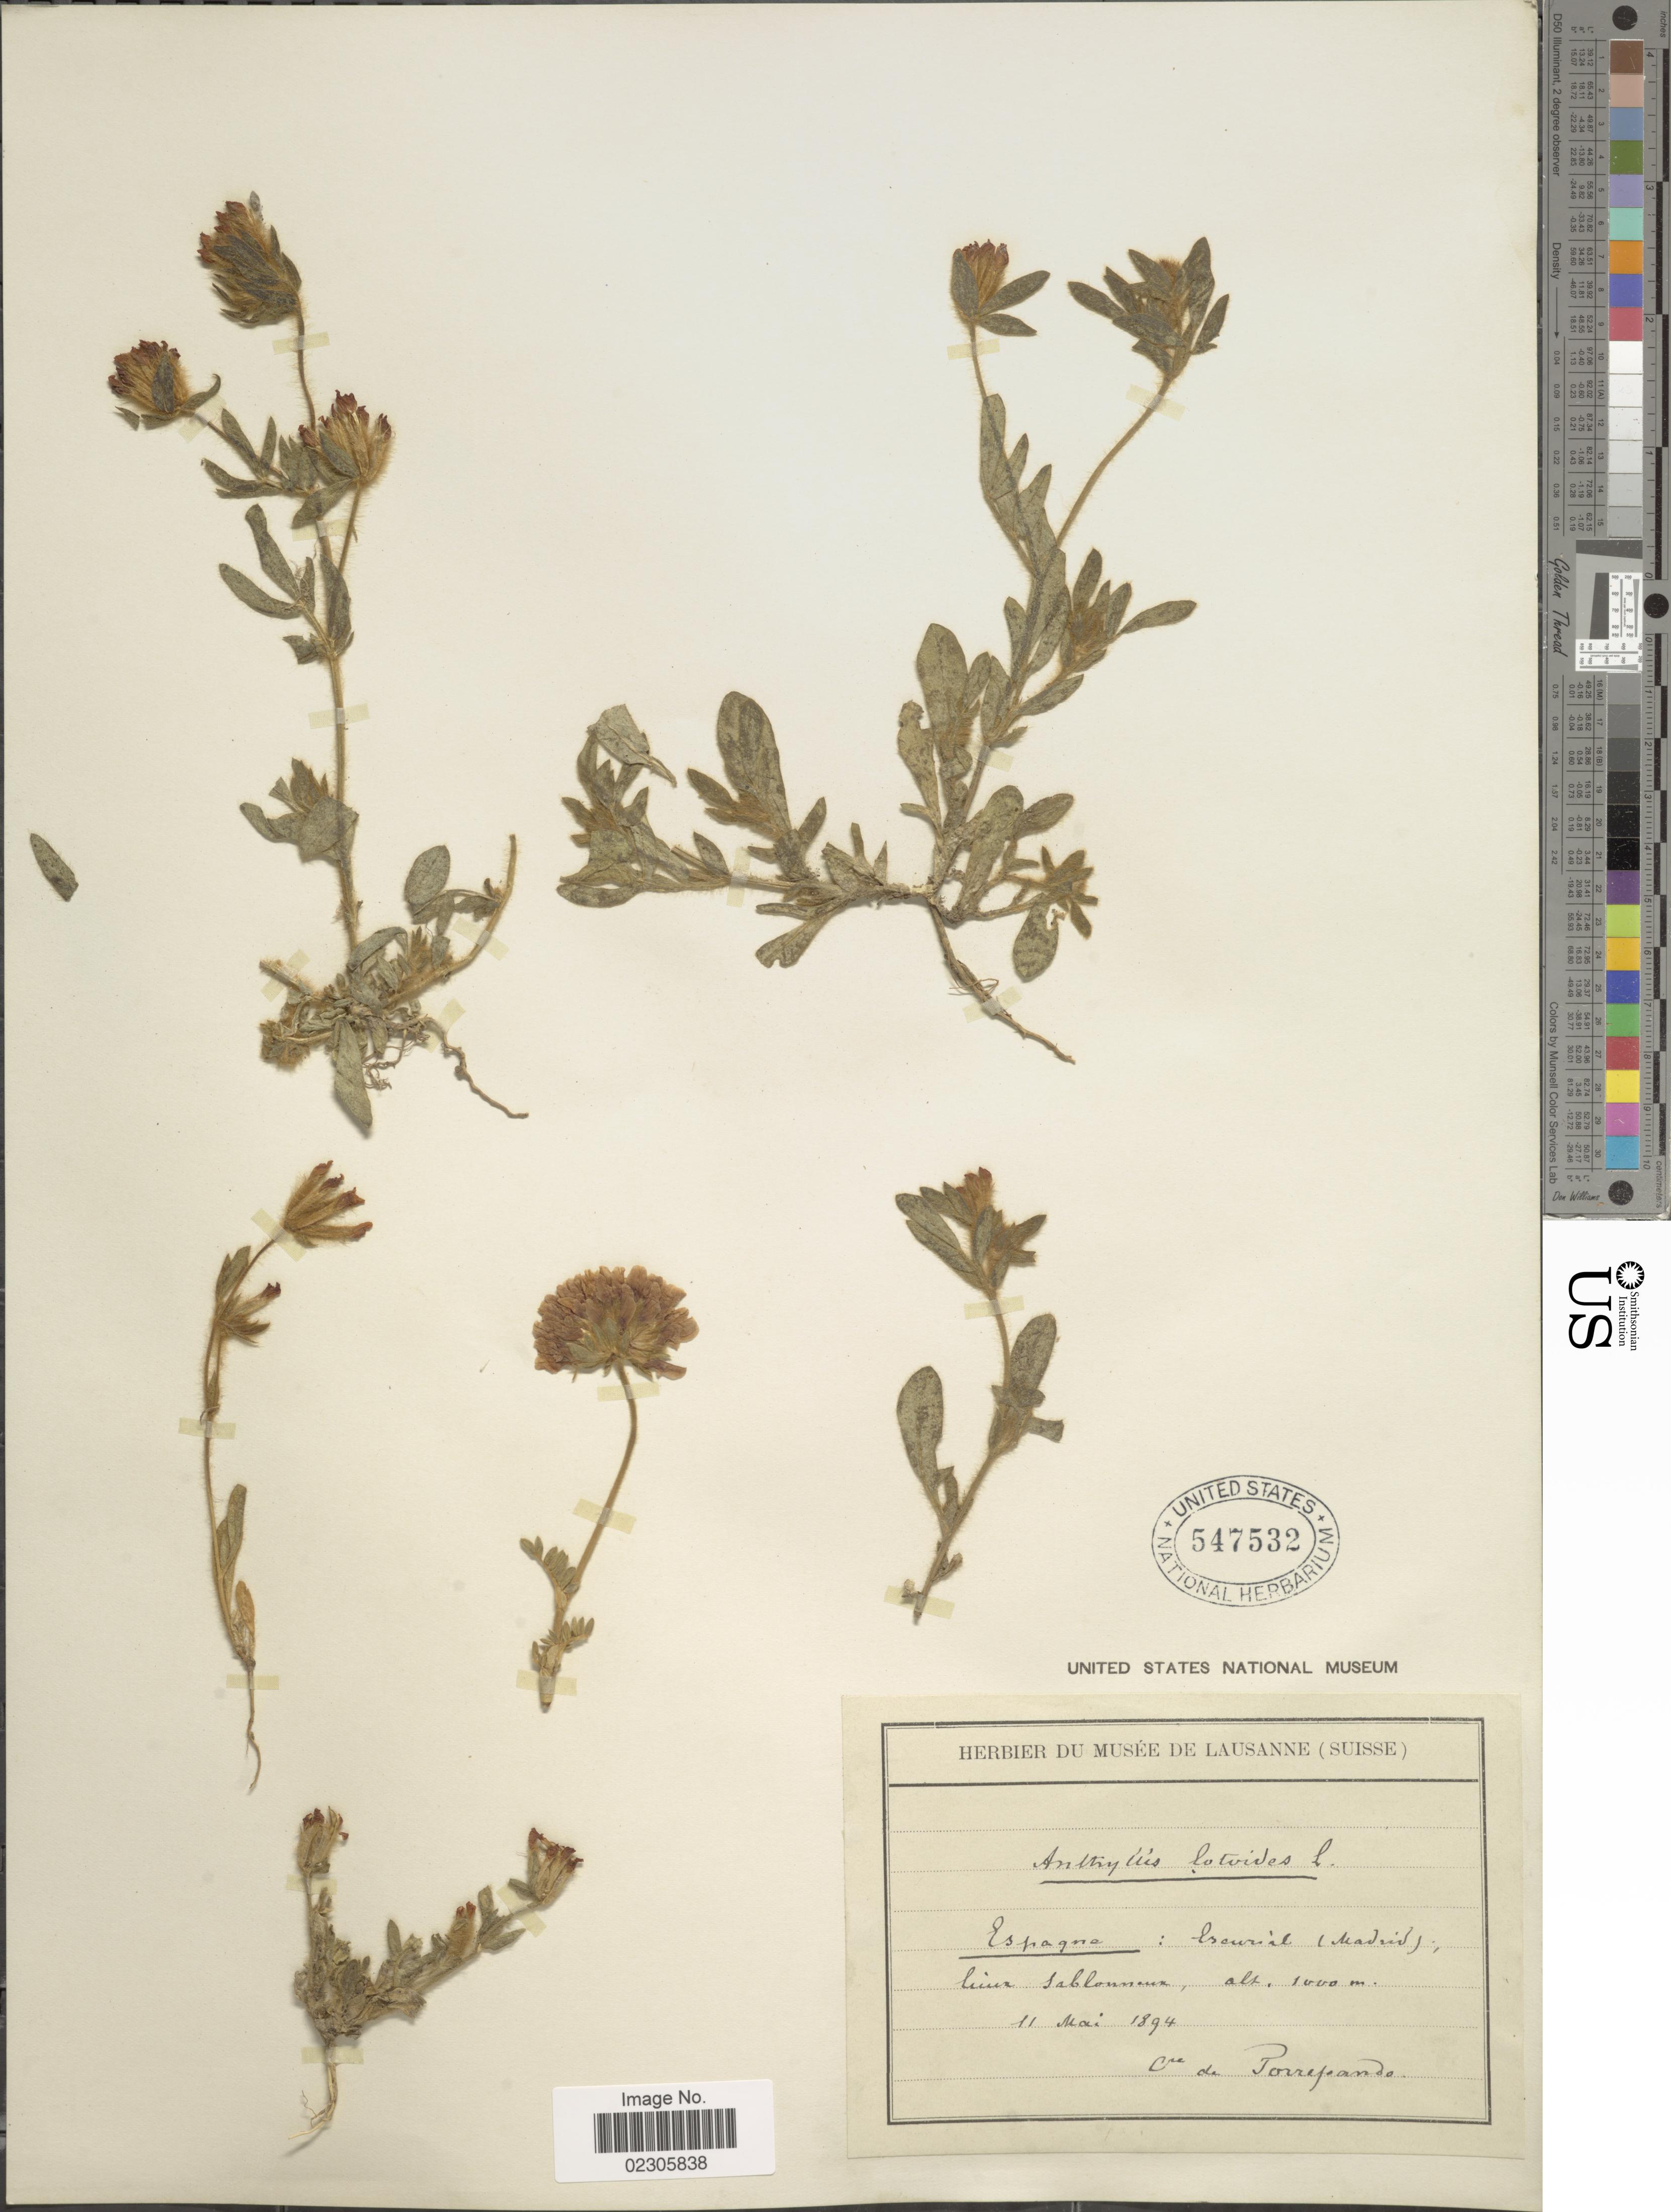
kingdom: Plantae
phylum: Tracheophyta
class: Magnoliopsida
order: Fabales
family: Fabaceae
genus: Anthyllis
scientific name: Anthyllis lotoides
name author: L.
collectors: Torressando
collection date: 1894-05-11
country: Spain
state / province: Madrid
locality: Espagna: Escorial, lieux Sablonneux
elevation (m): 1000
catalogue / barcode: US 547532